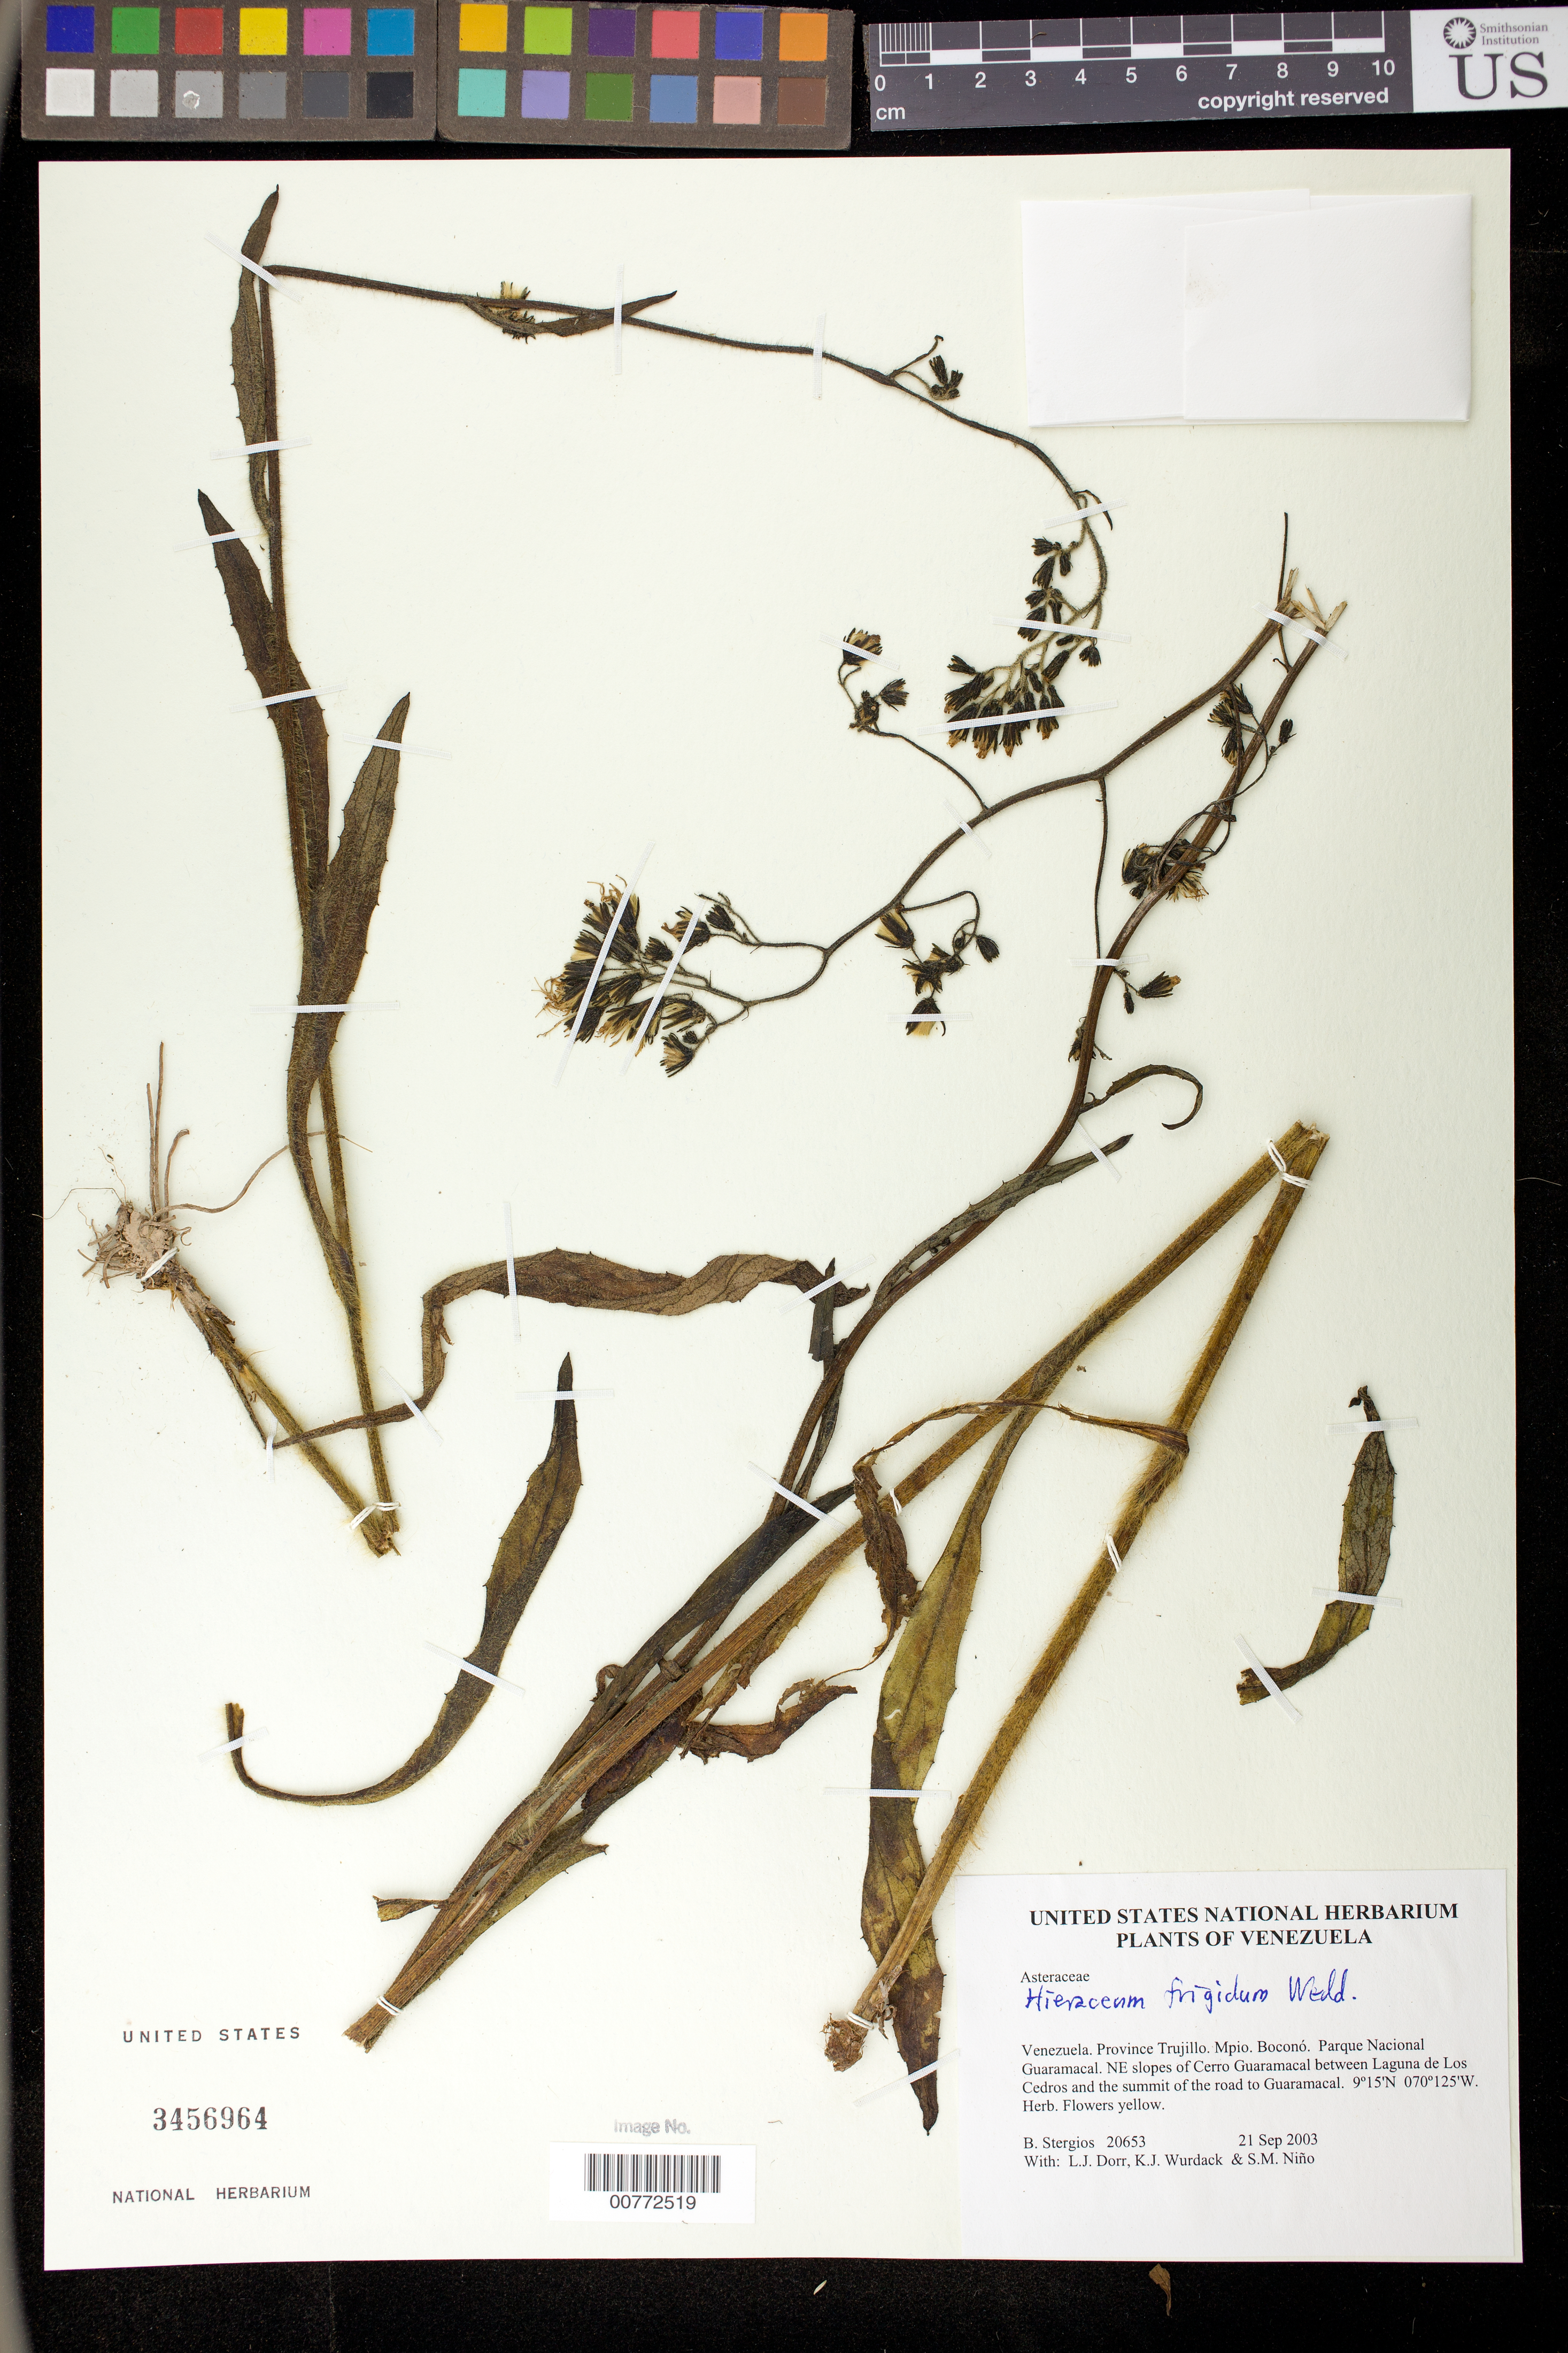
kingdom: Plantae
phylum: Tracheophyta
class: Magnoliopsida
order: Asterales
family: Asteraceae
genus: Hieracium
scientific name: Hieracium frigidum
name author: Wedd.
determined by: Robinson, Harold E., (US)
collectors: B. G. Stergios, L. J. Dorr, K. Wurdack & S. M. Niño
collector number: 20653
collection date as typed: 21 Sep 2003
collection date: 2003-09-21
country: Venezuela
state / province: Trujillo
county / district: Boconó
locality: Parque Nacional Guaramacal. NE slopes of Cerro Guaramacal between Laguna de Los Cedros and the summit of the road to Guaramacal.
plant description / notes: PORT, US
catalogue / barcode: US 3456964